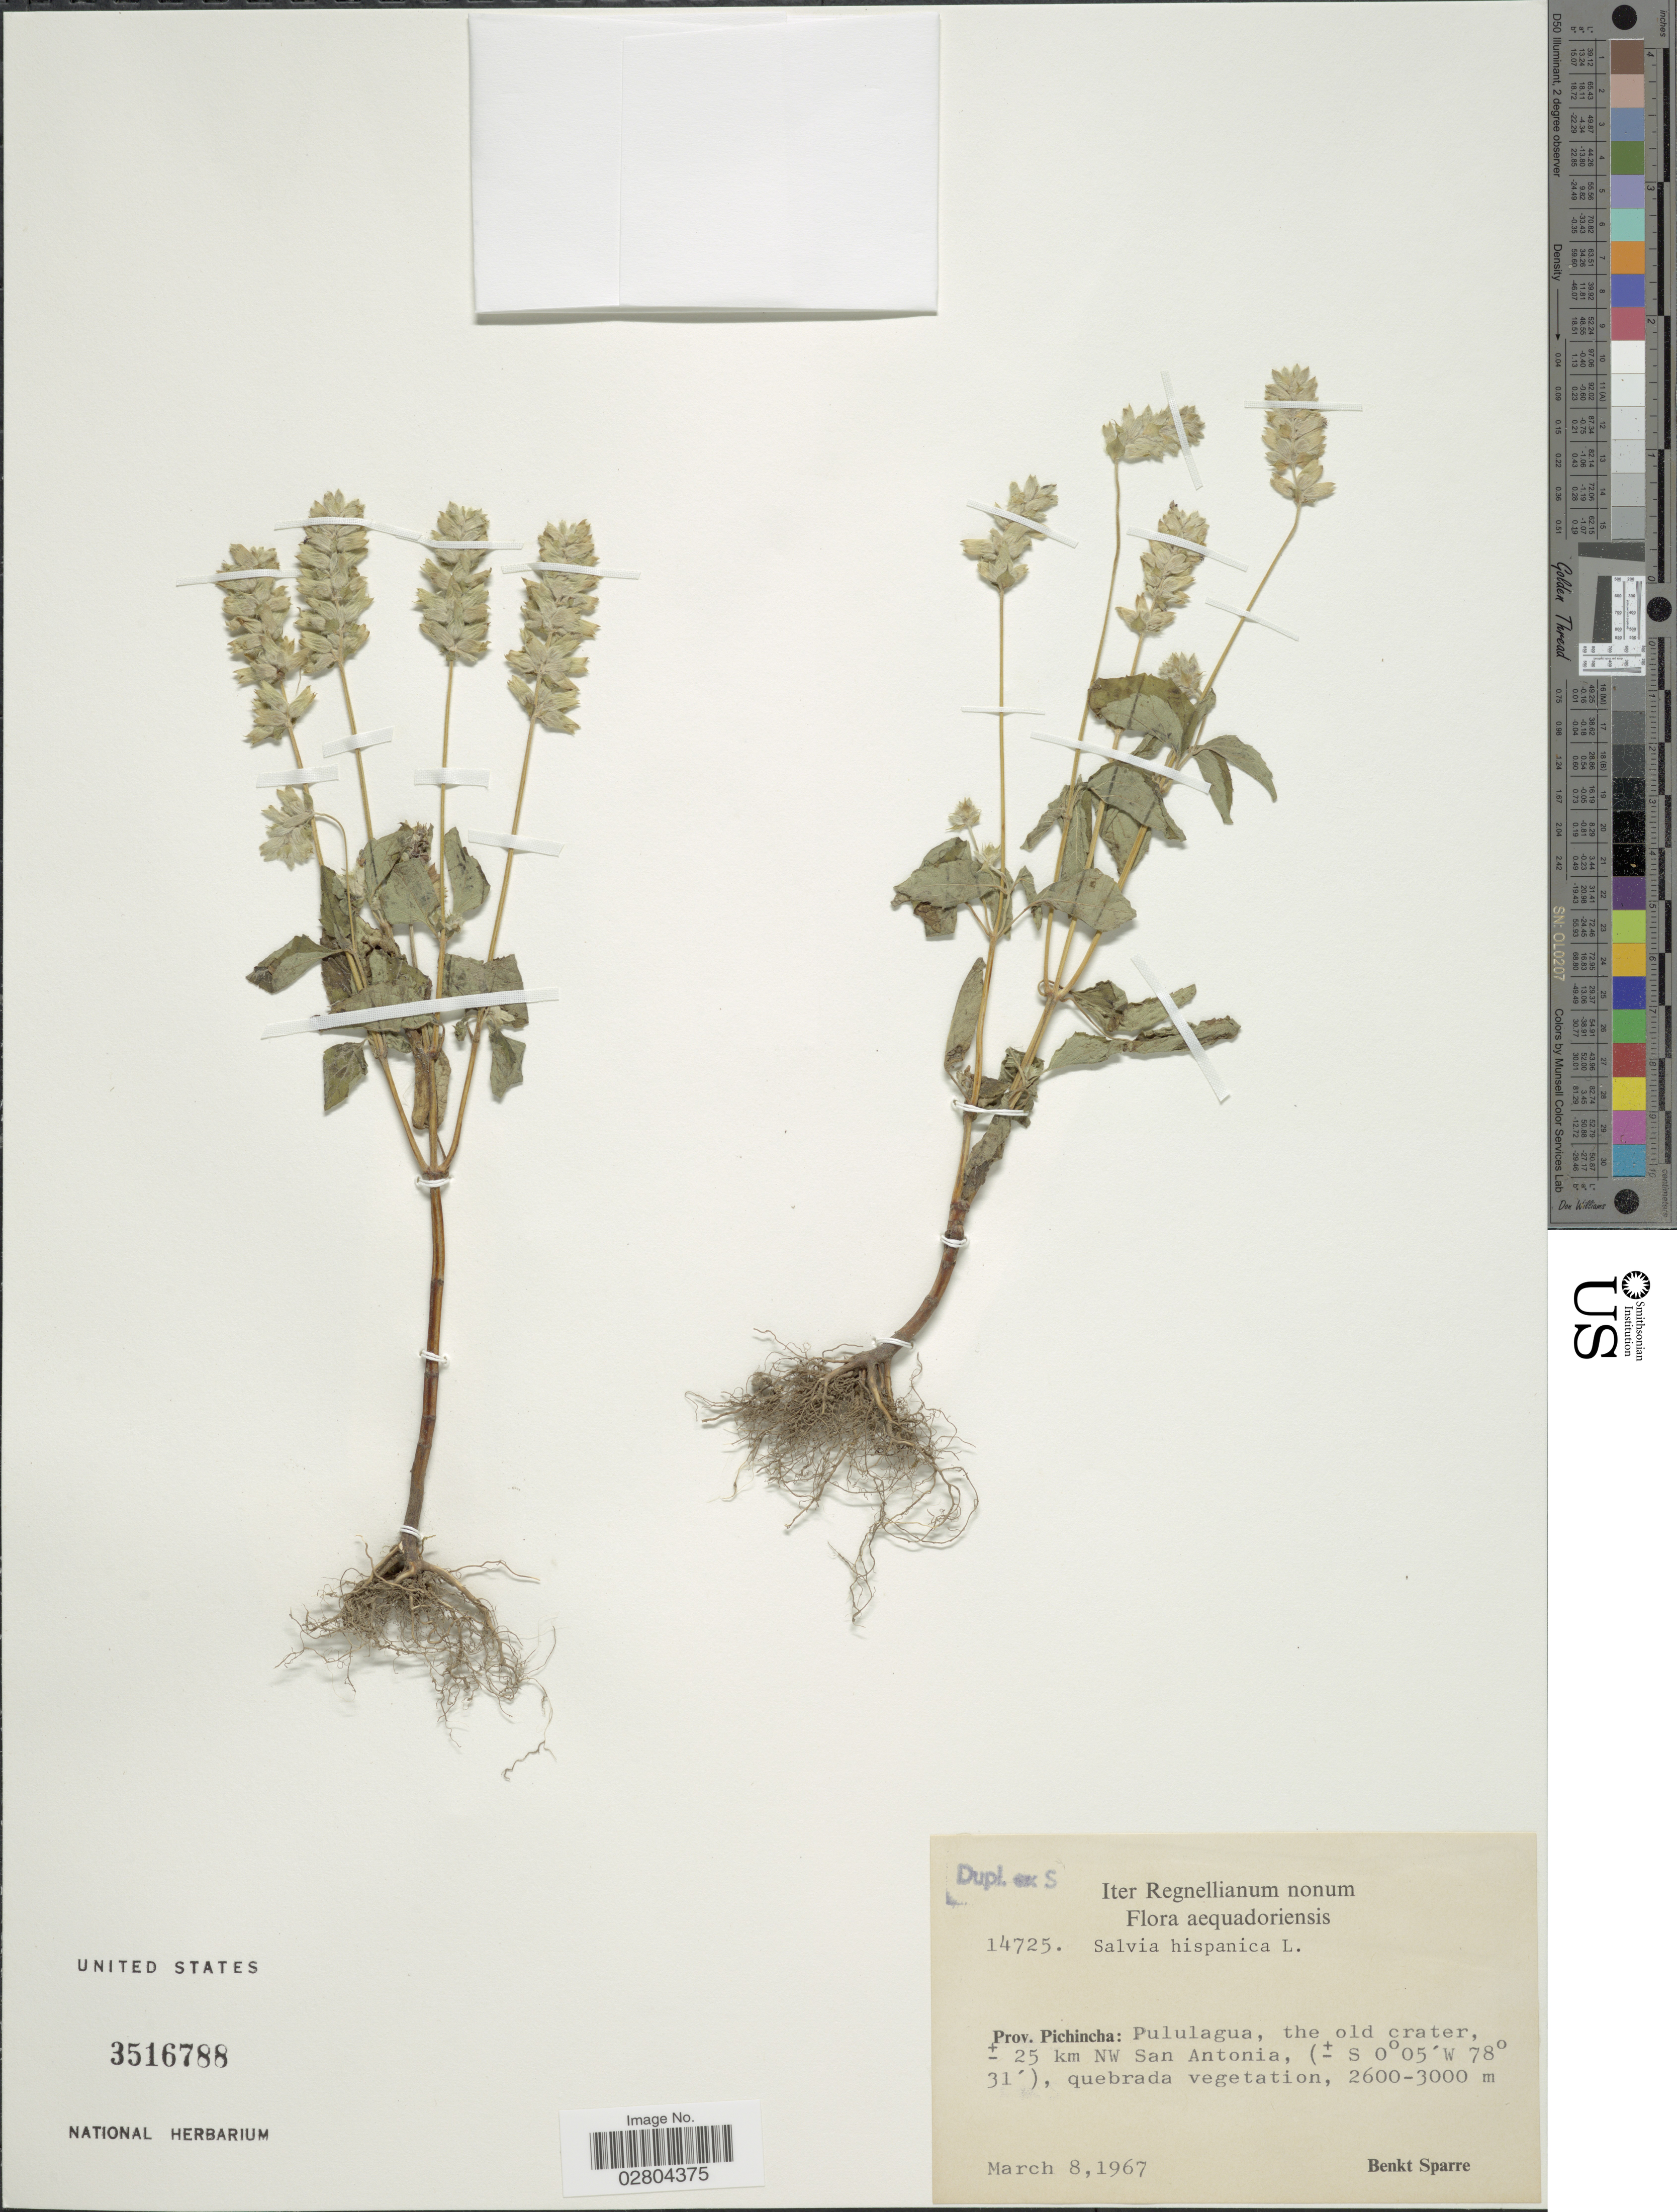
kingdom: Plantae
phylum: Tracheophyta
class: Magnoliopsida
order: Lamiales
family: Lamiaceae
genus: Salvia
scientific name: Salvia hispanica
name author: L.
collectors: B. Sparre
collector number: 14725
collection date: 1967-03-08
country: Ecuador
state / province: Pichincha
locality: Aequatoriensis. Pululagua, the old crater, ± 25 km NW San Antonia.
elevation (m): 2600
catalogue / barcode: US 3516788